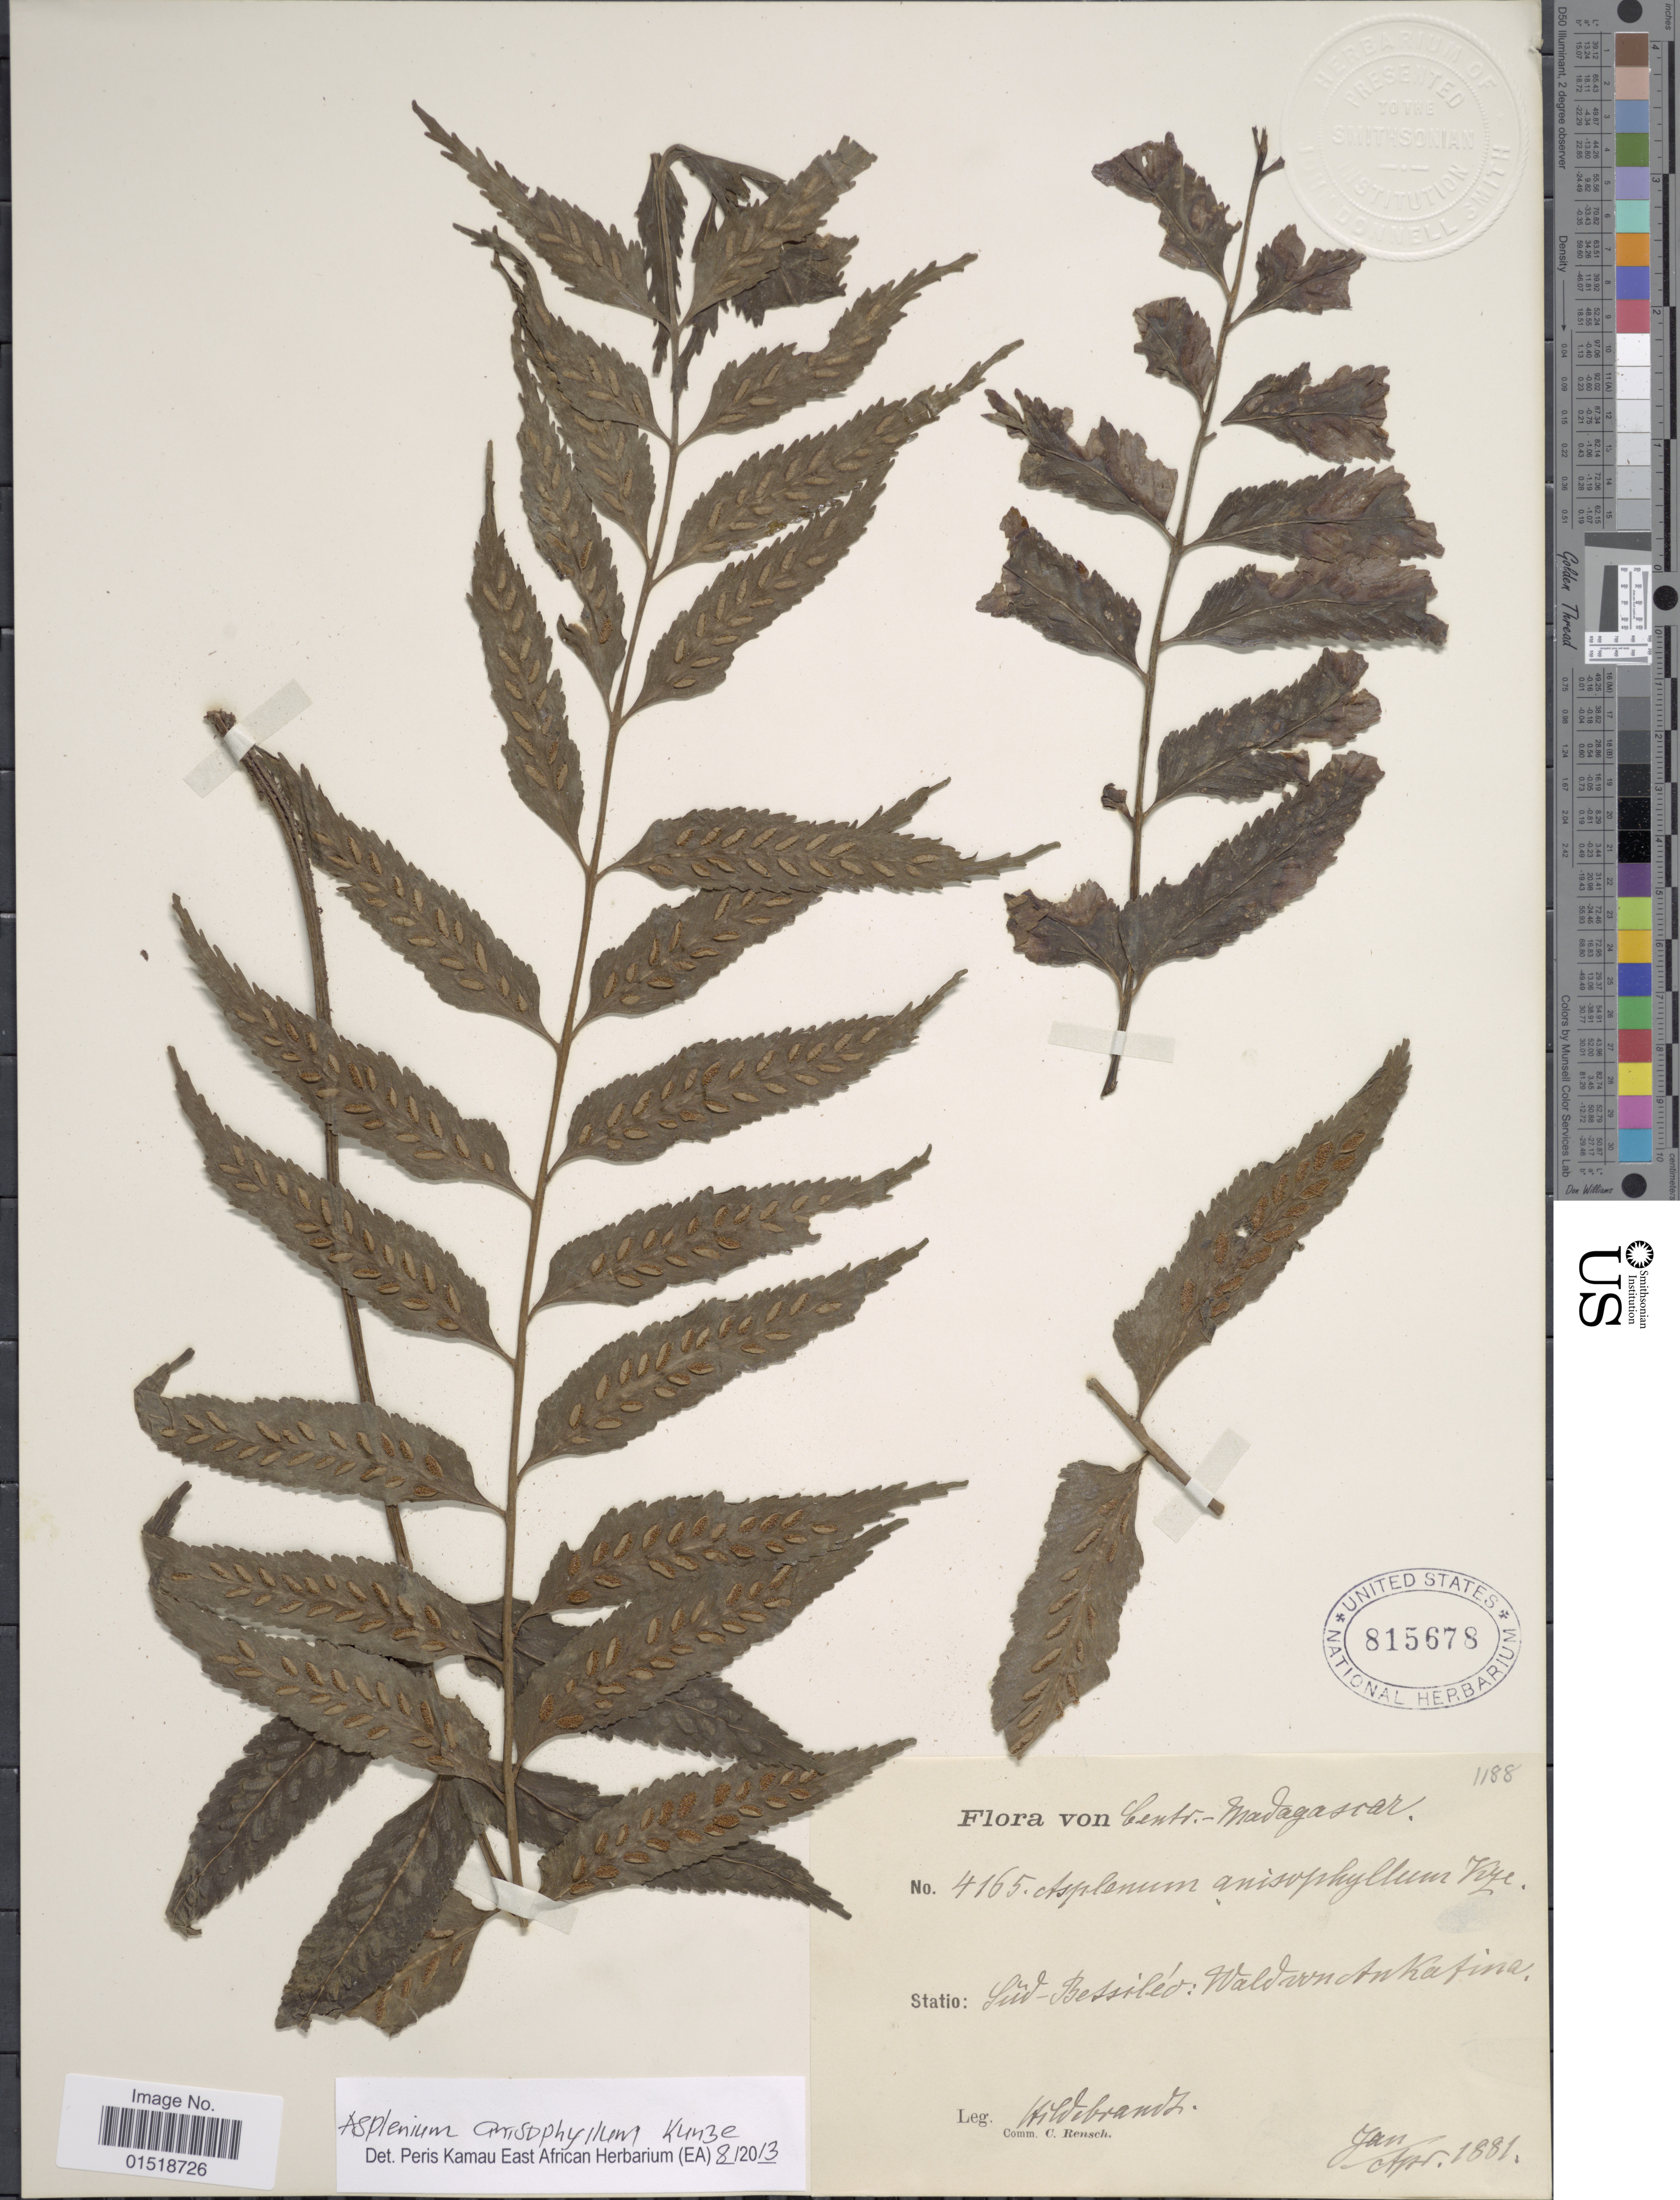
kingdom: Plantae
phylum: Tracheophyta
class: Polypodiopsida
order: Polypodiales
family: Aspleniaceae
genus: Asplenium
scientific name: Asplenium anisophyllum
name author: Kunze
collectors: J. Hildebrandt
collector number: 4165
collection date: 1881-01/1881-04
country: Madagascar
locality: Centr.-Madagascar. Süd-Bessiléo: Wald von Ankafina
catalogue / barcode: US 815678